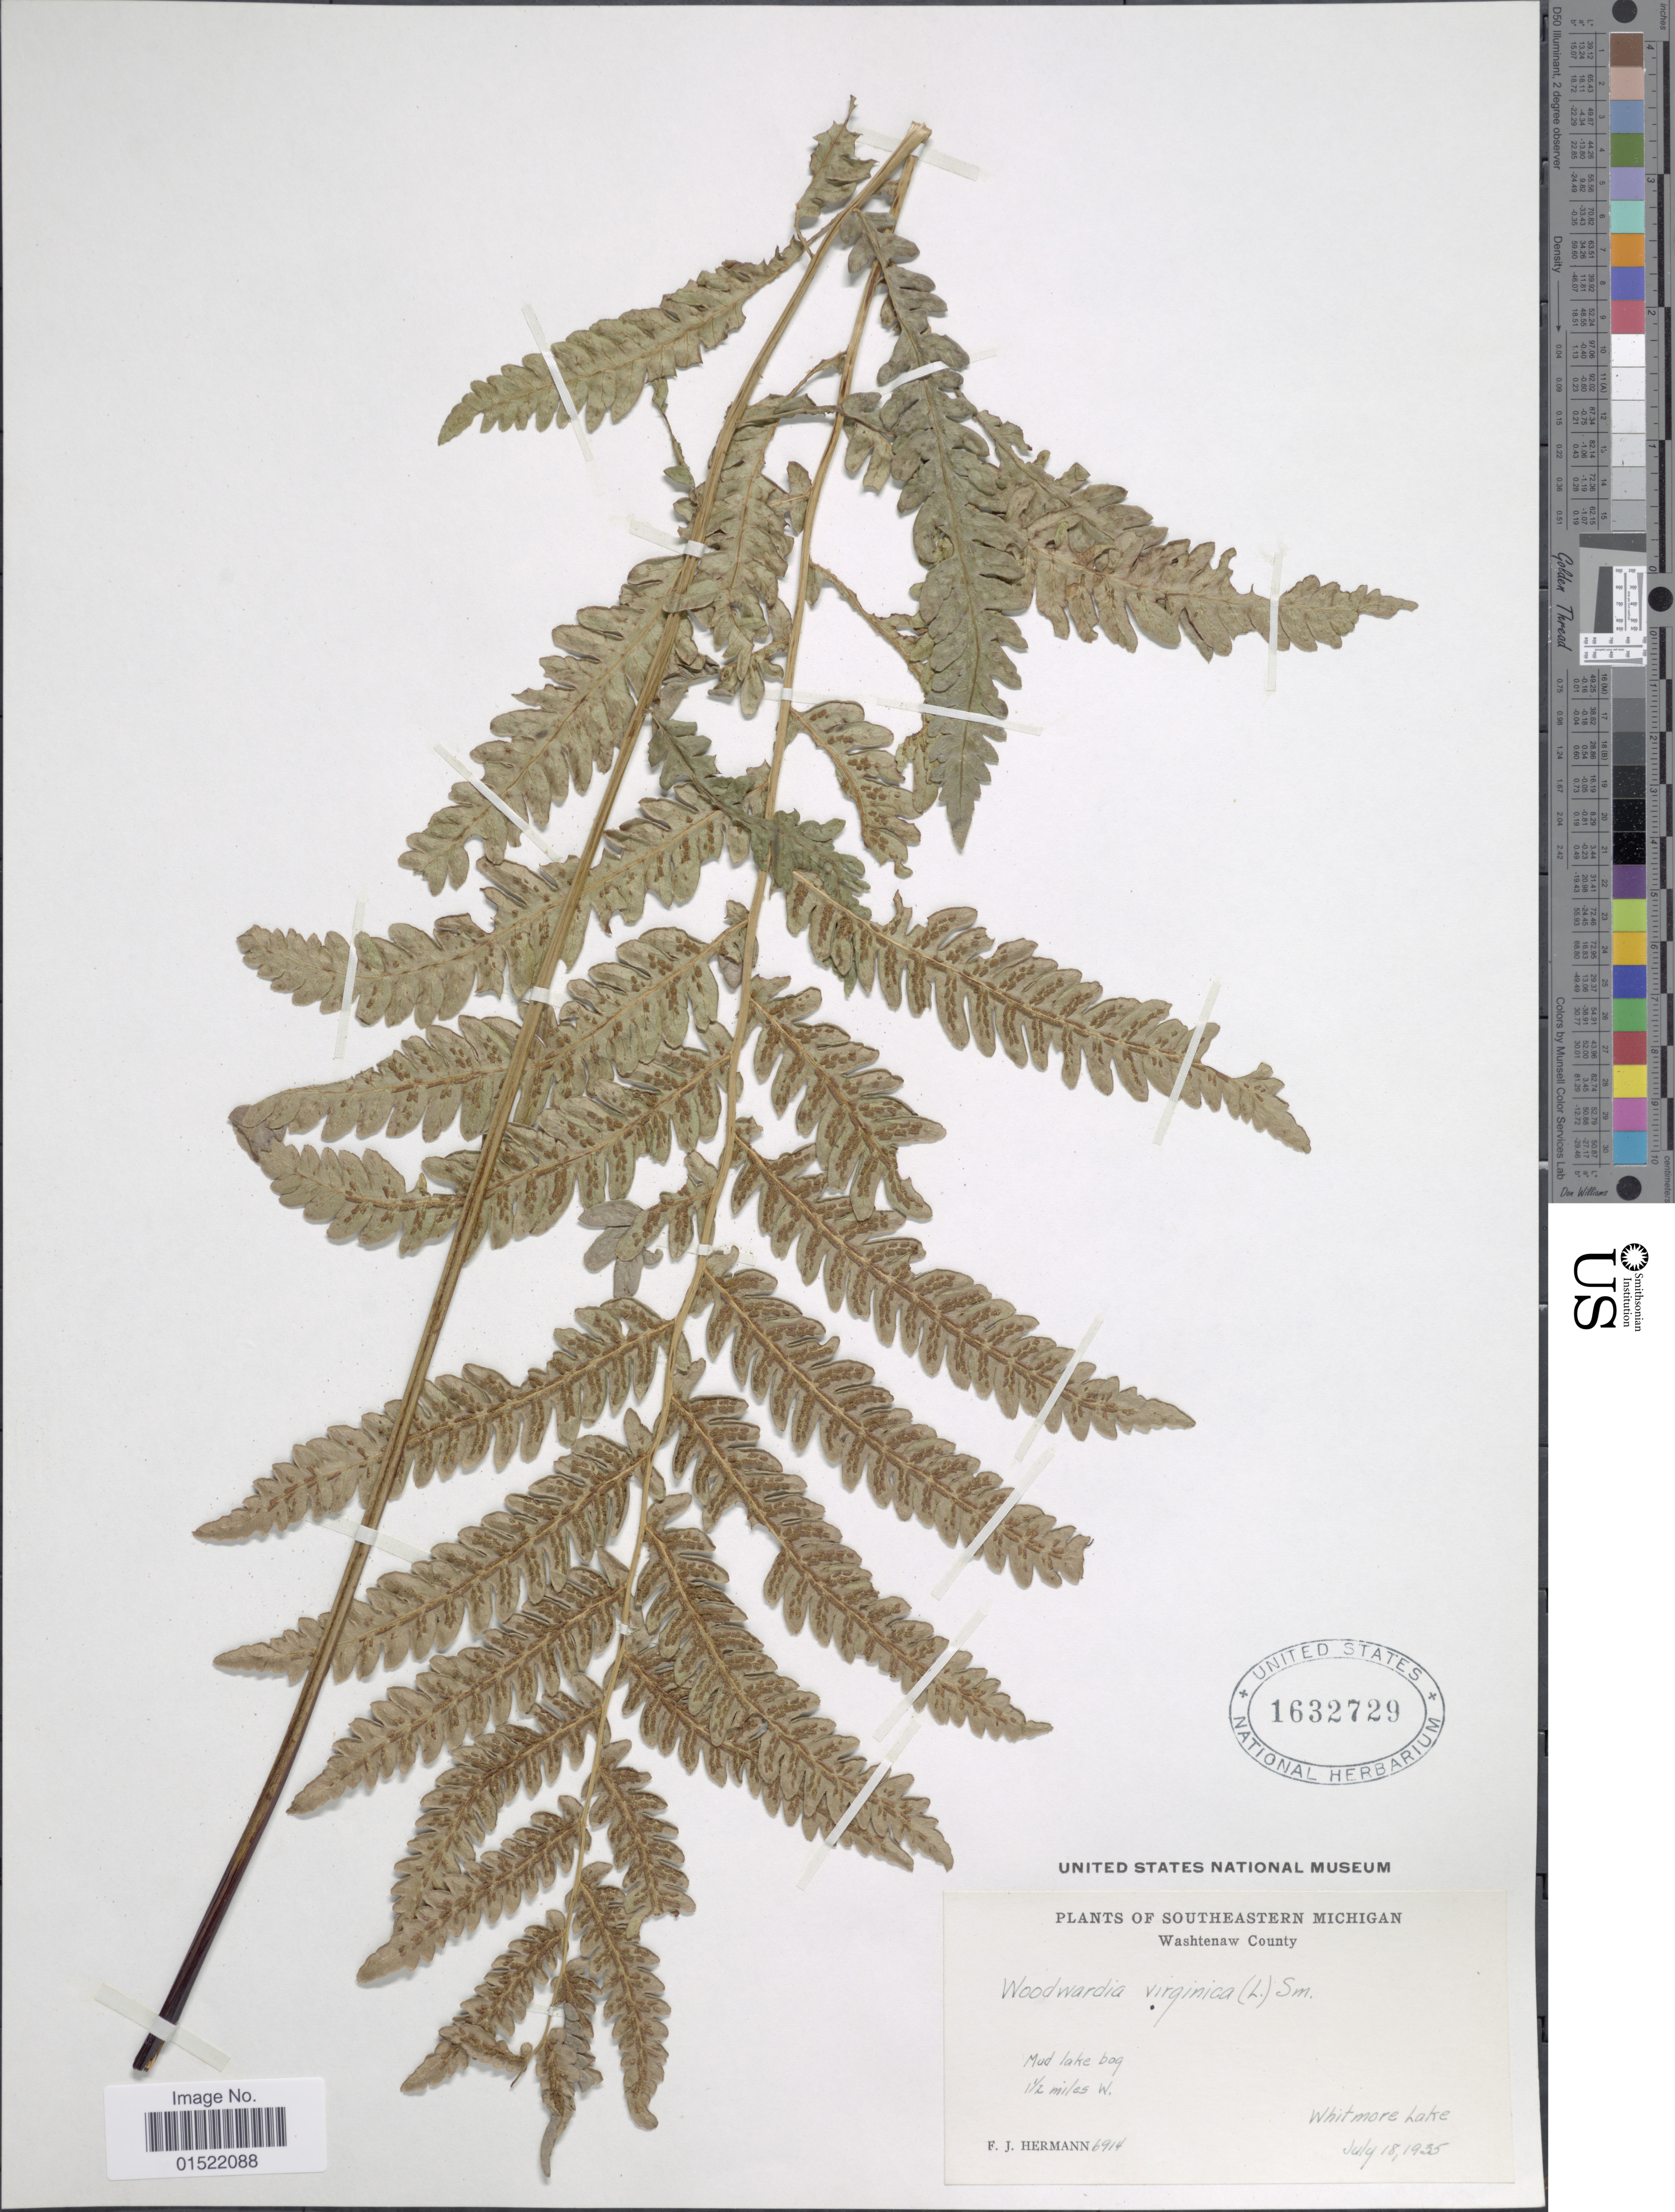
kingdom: Plantae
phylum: Tracheophyta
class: Polypodiopsida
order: Polypodiales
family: Blechnaceae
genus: Woodwardia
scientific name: Woodwardia virginica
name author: (L.) R.M. Sm.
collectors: F. J. Hermann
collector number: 6914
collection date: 1935-07-18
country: United States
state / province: Michigan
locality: Southeastern Michigan, Washtenaw County, mud lake bog, 1 1/2 miles W., Whitmore Lake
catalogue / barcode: US 1632729